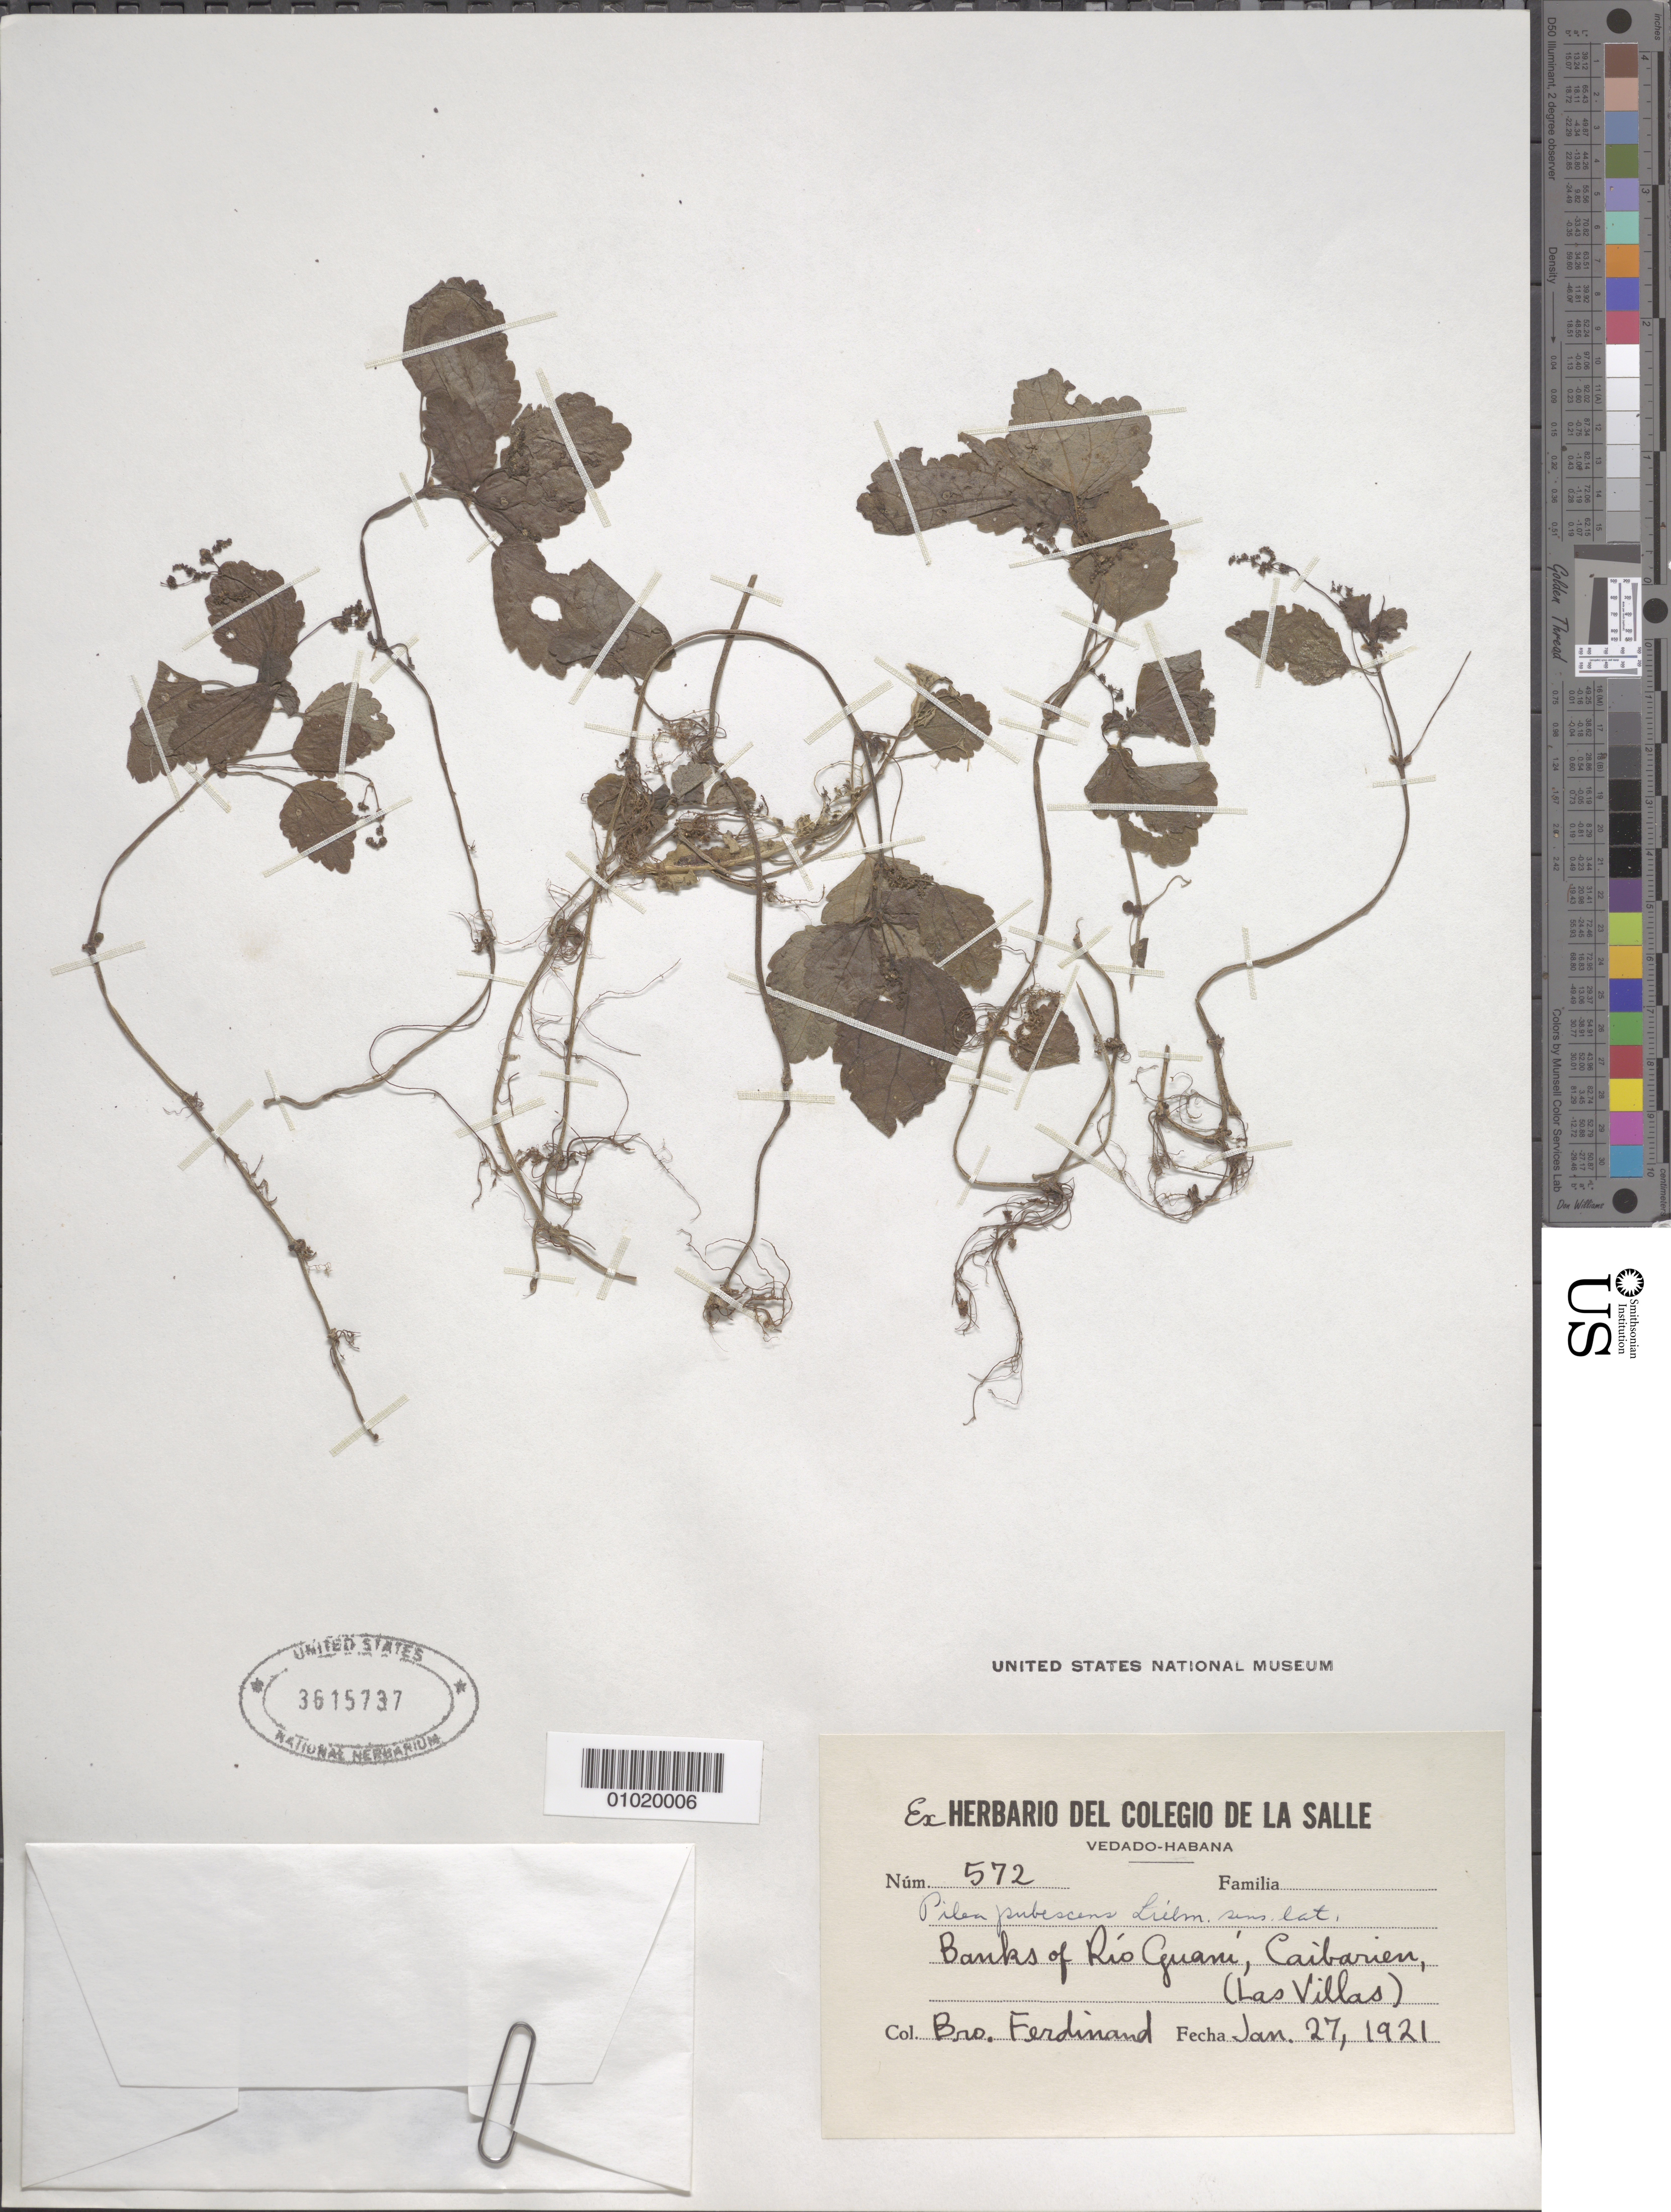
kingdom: Plantae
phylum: Tracheophyta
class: Magnoliopsida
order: Rosales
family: Urticaceae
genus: Pilea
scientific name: Pilea pubescens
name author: Liebm.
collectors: Ferdinand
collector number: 572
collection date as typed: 27 Jan 1921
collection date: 1921-01-27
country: Cuba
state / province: Las Villas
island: Cuba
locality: Banks of Rio Guama, Caibarien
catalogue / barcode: US 3615737